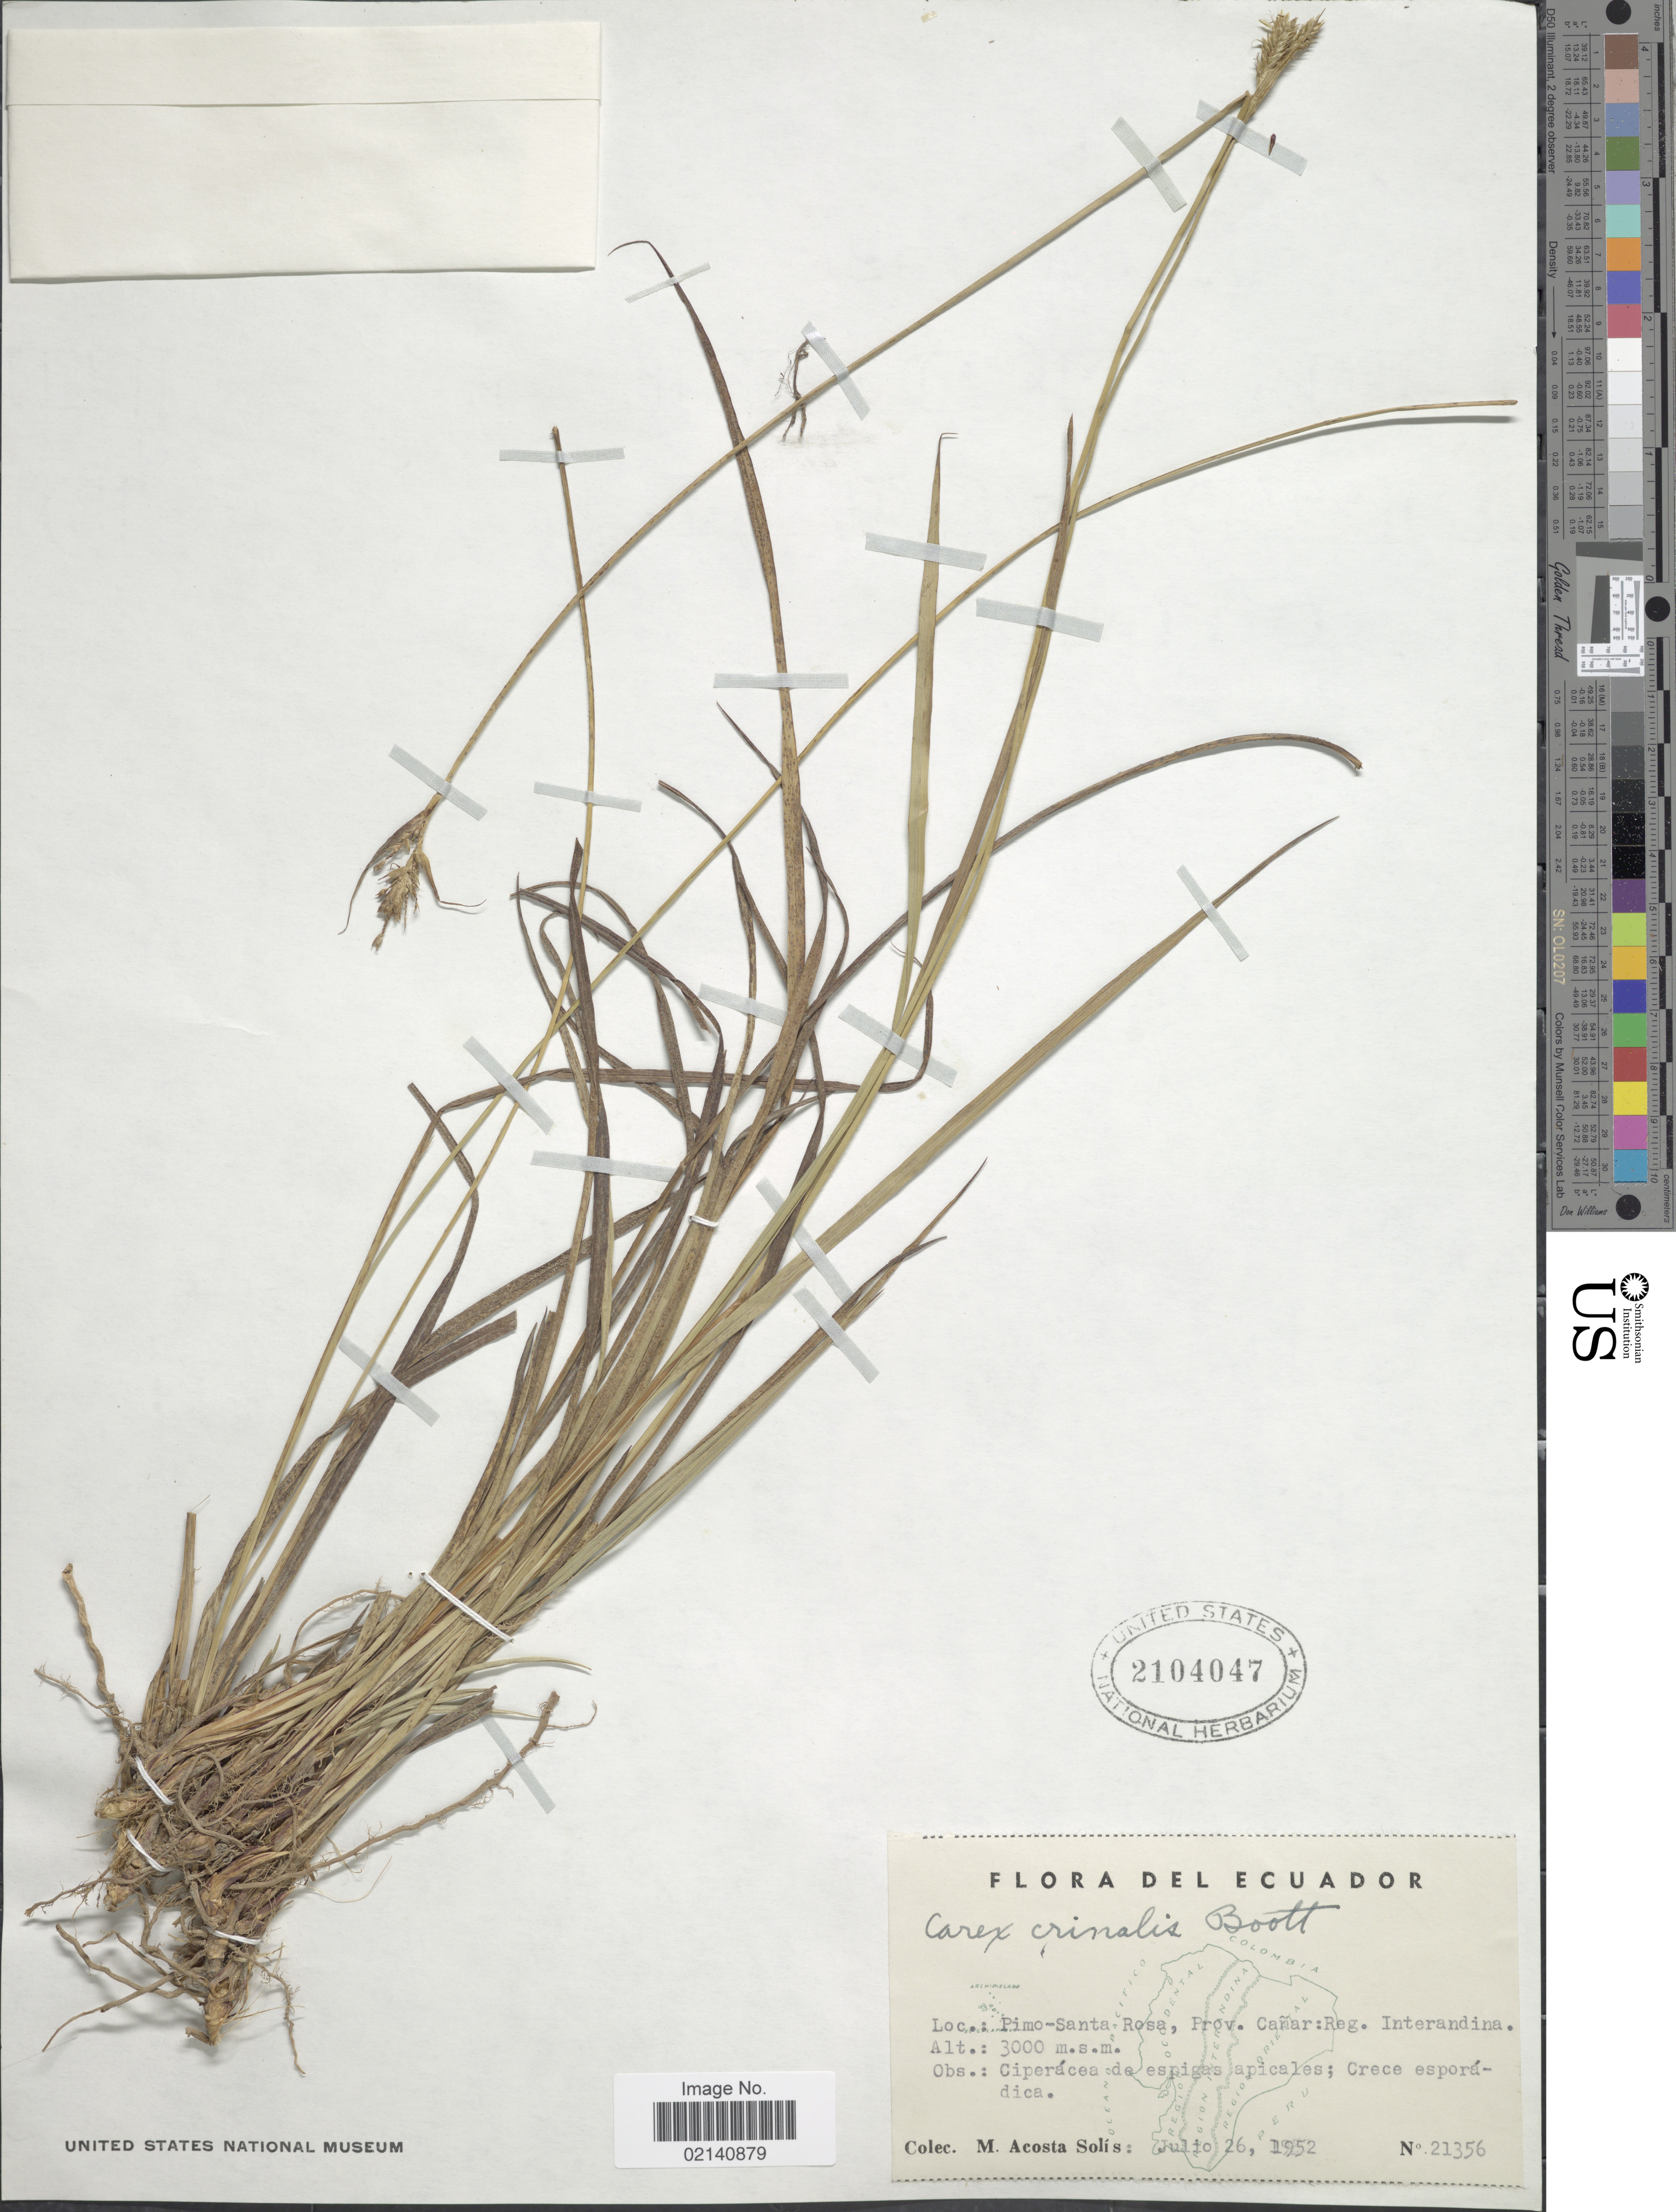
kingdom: Plantae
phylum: Tracheophyta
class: Liliopsida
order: Poales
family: Cyperaceae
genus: Carex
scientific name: Carex crinalis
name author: Boott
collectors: M. Acosta Solis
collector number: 21356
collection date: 1952-07-26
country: Ecuador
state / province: Cañar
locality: Pimo-Santa Rosa, Reg. Interandina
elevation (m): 3000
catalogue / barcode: US 2104047